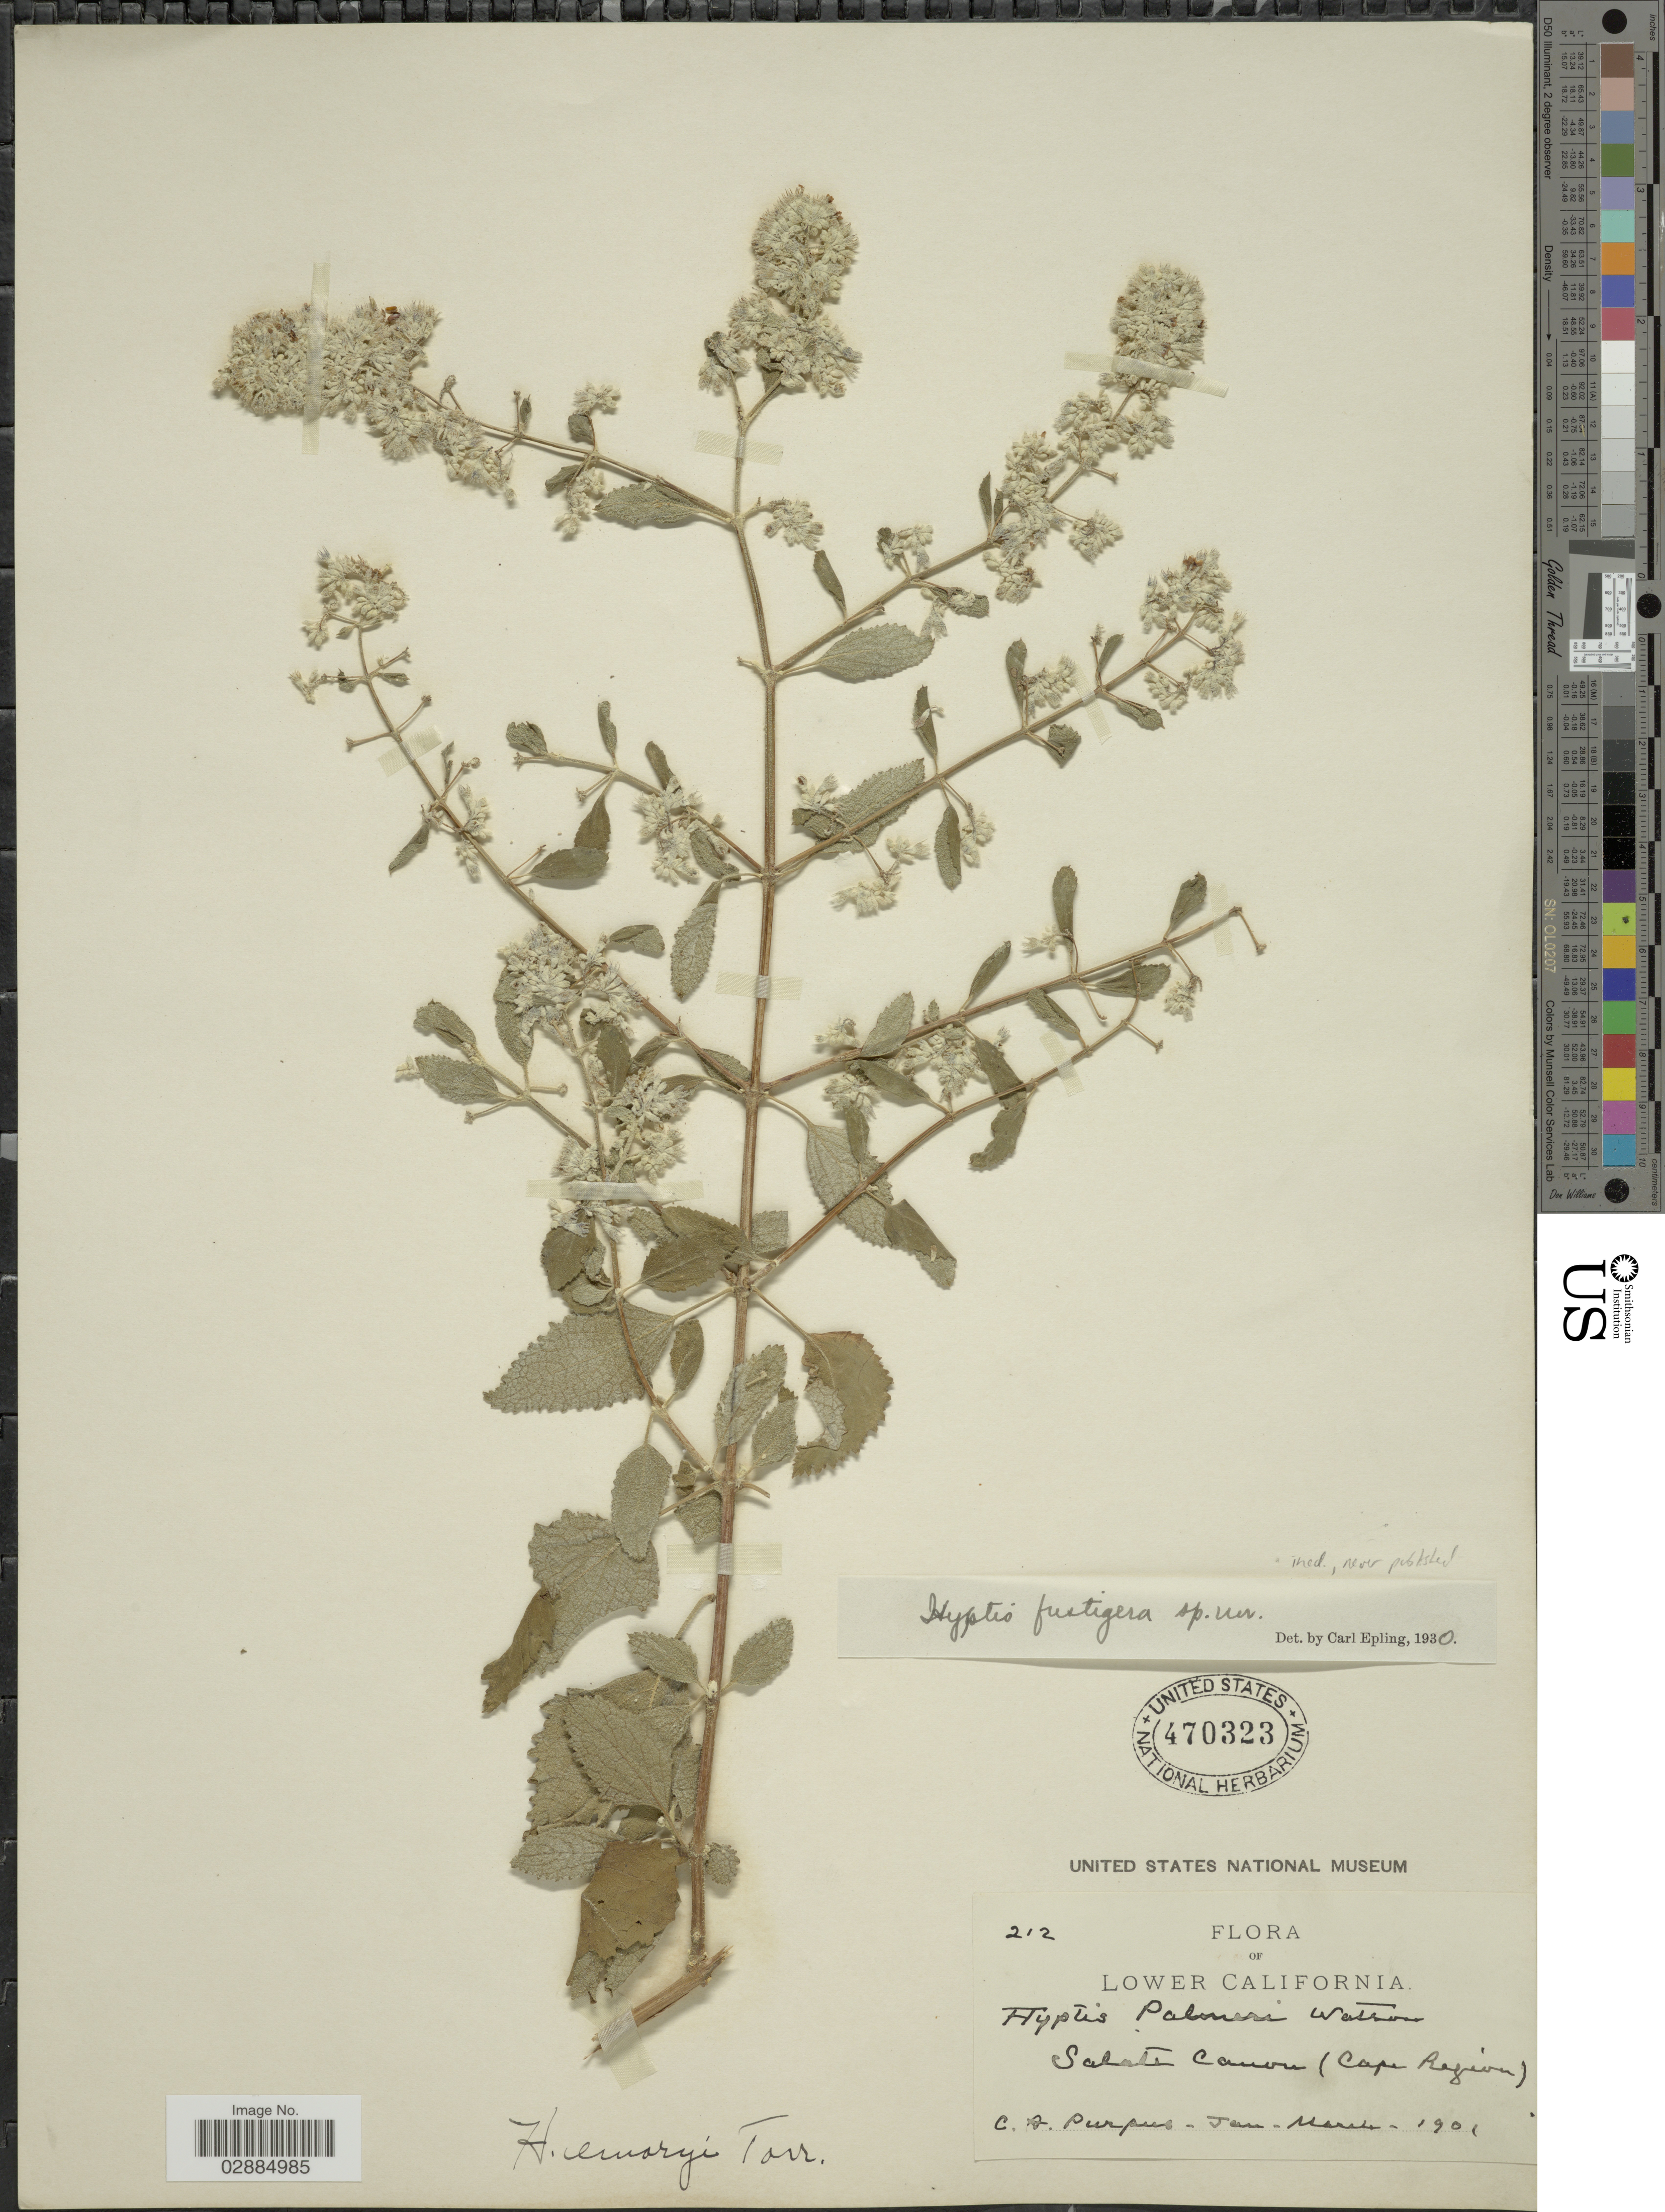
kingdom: Plantae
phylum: Tracheophyta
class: Magnoliopsida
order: Lamiales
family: Lamiaceae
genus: Hyptis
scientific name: Hyptis sp.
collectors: C. A. Purpus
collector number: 212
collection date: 1901-01/1901-03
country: Mexico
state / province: Baja California Sur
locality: Lower California, Salado Canon (Cape Region).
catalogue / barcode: US 470323